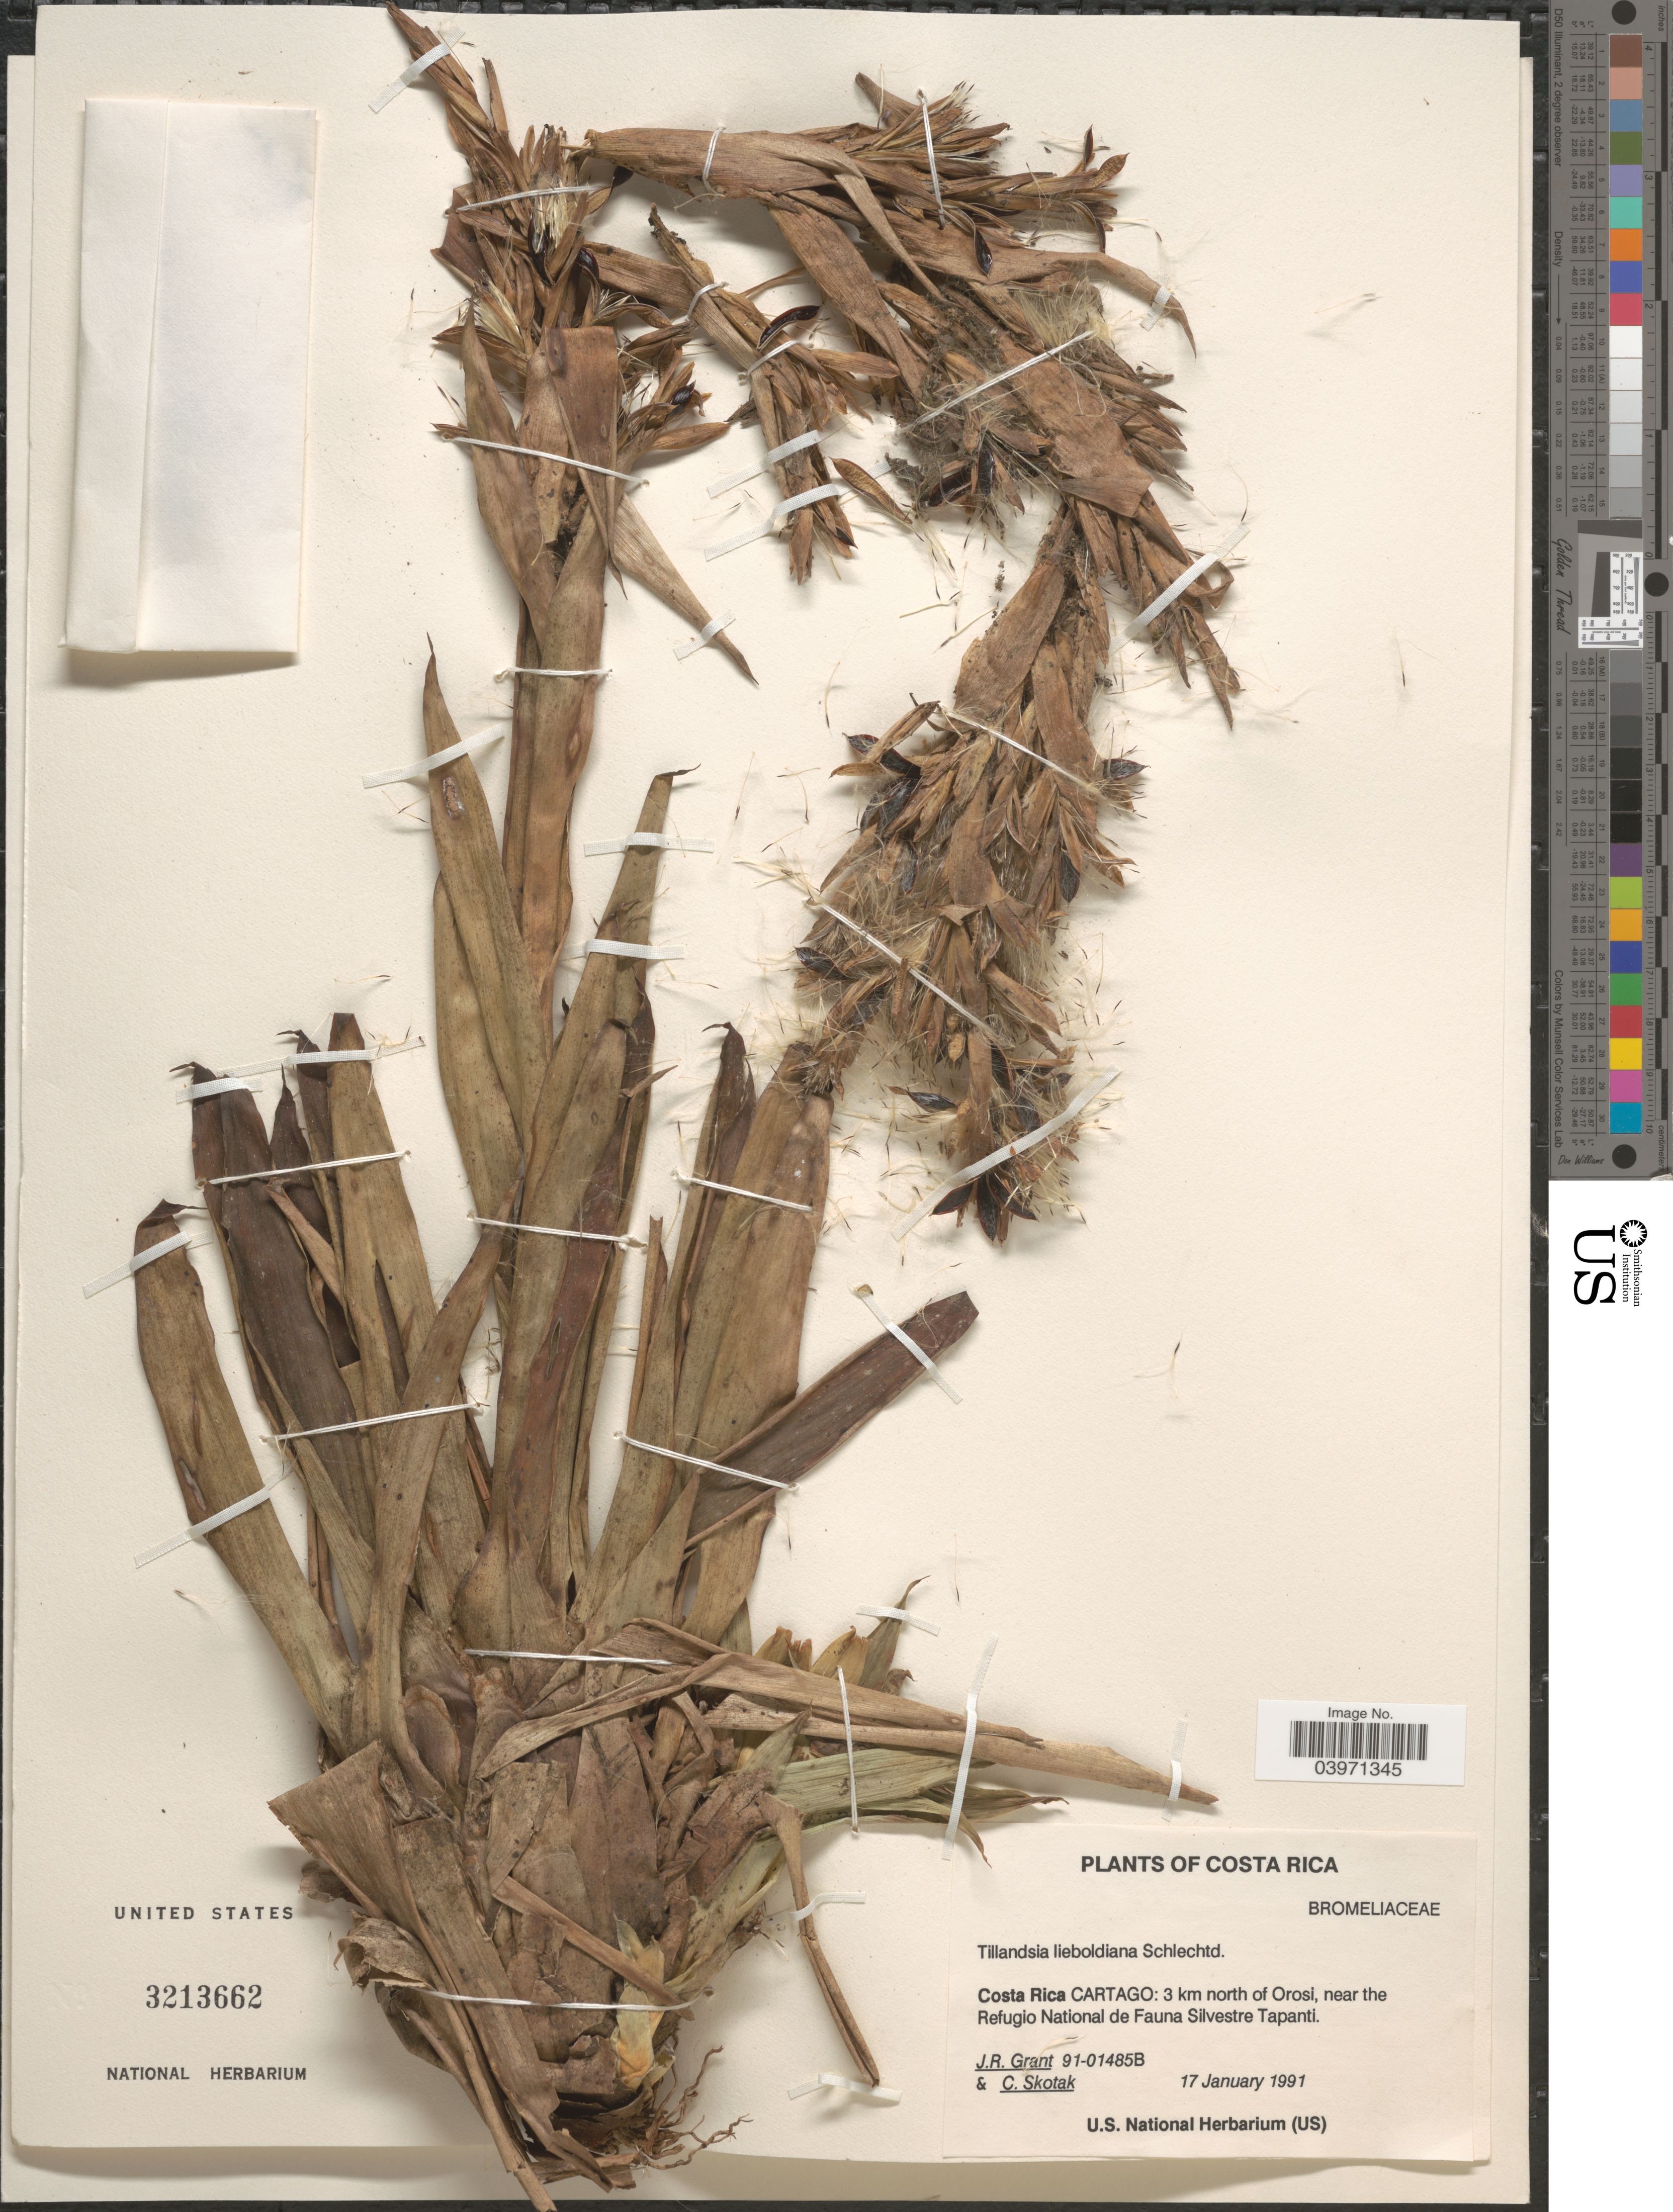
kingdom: Plantae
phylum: Tracheophyta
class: Liliopsida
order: Poales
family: Bromeliaceae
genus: Tillandsia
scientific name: Tillandsia leiboldiana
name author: Schltdl.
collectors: J. Grant & C. Skotak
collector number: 91-01485B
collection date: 1991-01-17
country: Costa Rica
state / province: Cartago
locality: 3 km north of Orosi, near the Refugio National de Fauna Silvestre Tapanti.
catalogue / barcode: US 3213662